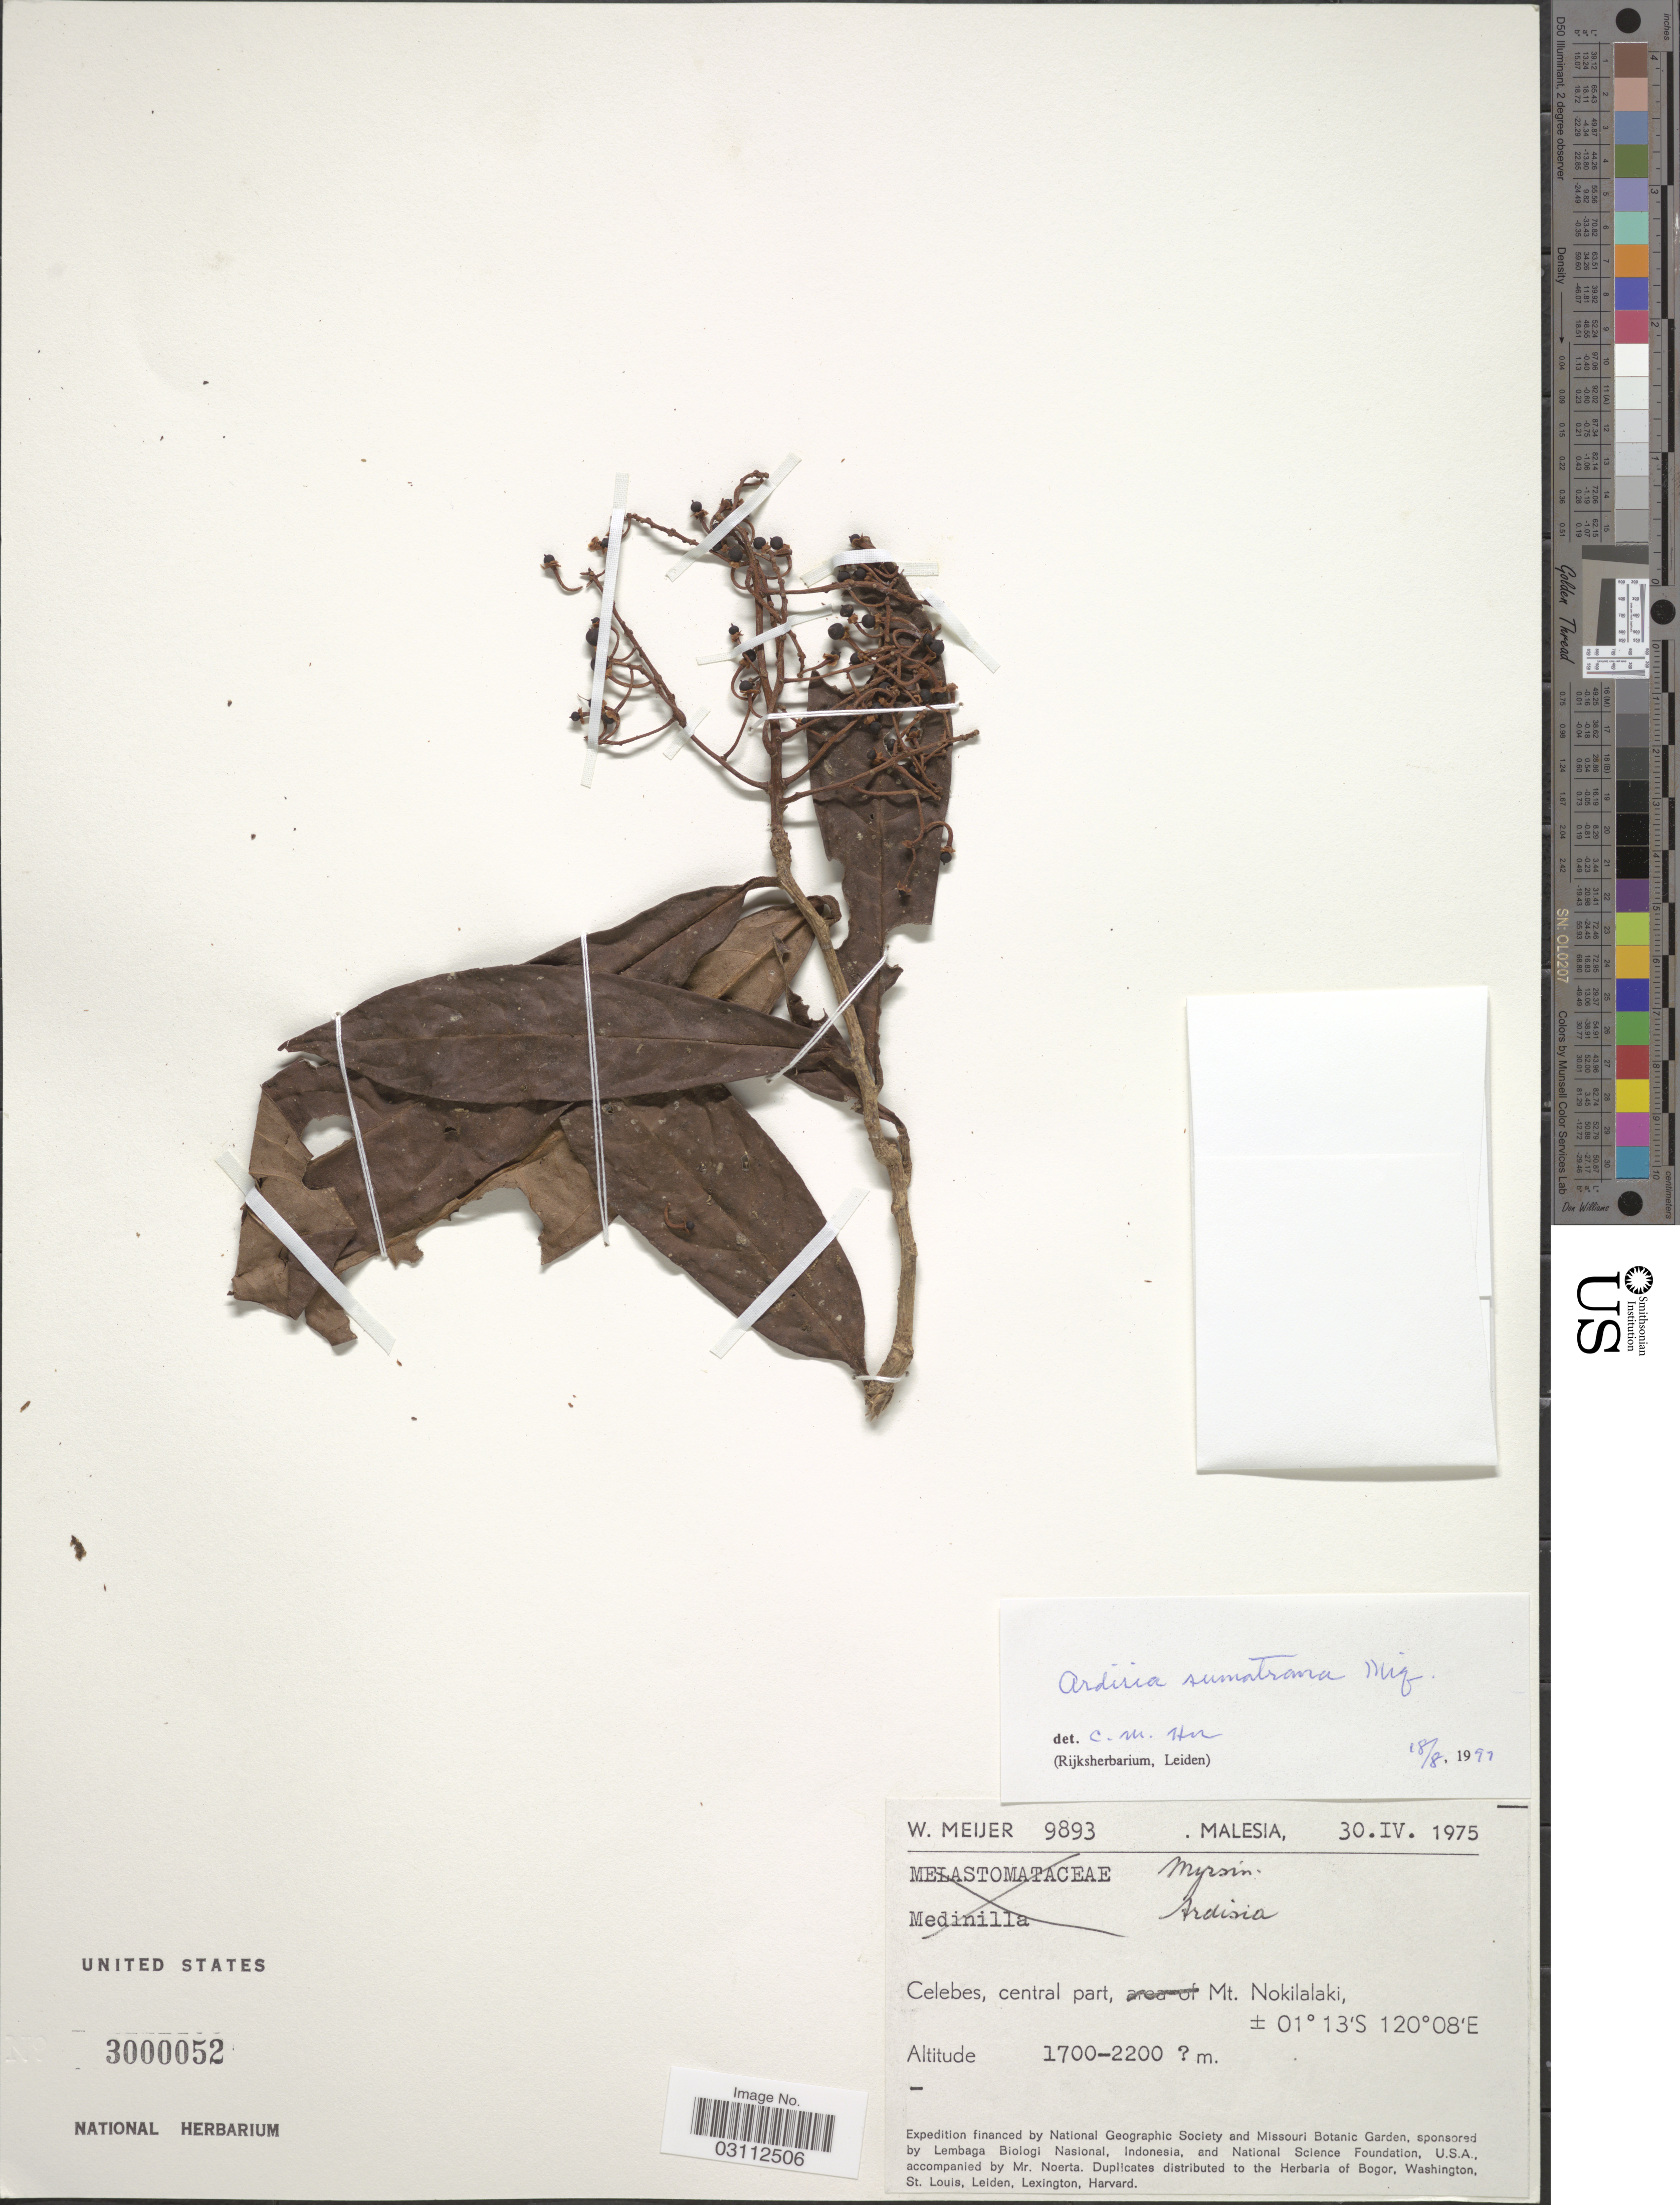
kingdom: Plantae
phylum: Tracheophyta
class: Magnoliopsida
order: Ericales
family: Primulaceae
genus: Ardisia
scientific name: Ardisia sumatrana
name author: Miq.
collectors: W. Meijer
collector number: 9893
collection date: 1975-04-30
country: Malaysia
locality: Malesia. Celebes, central part, Mt. Nokilalaki.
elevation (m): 1700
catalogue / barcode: US 3000052